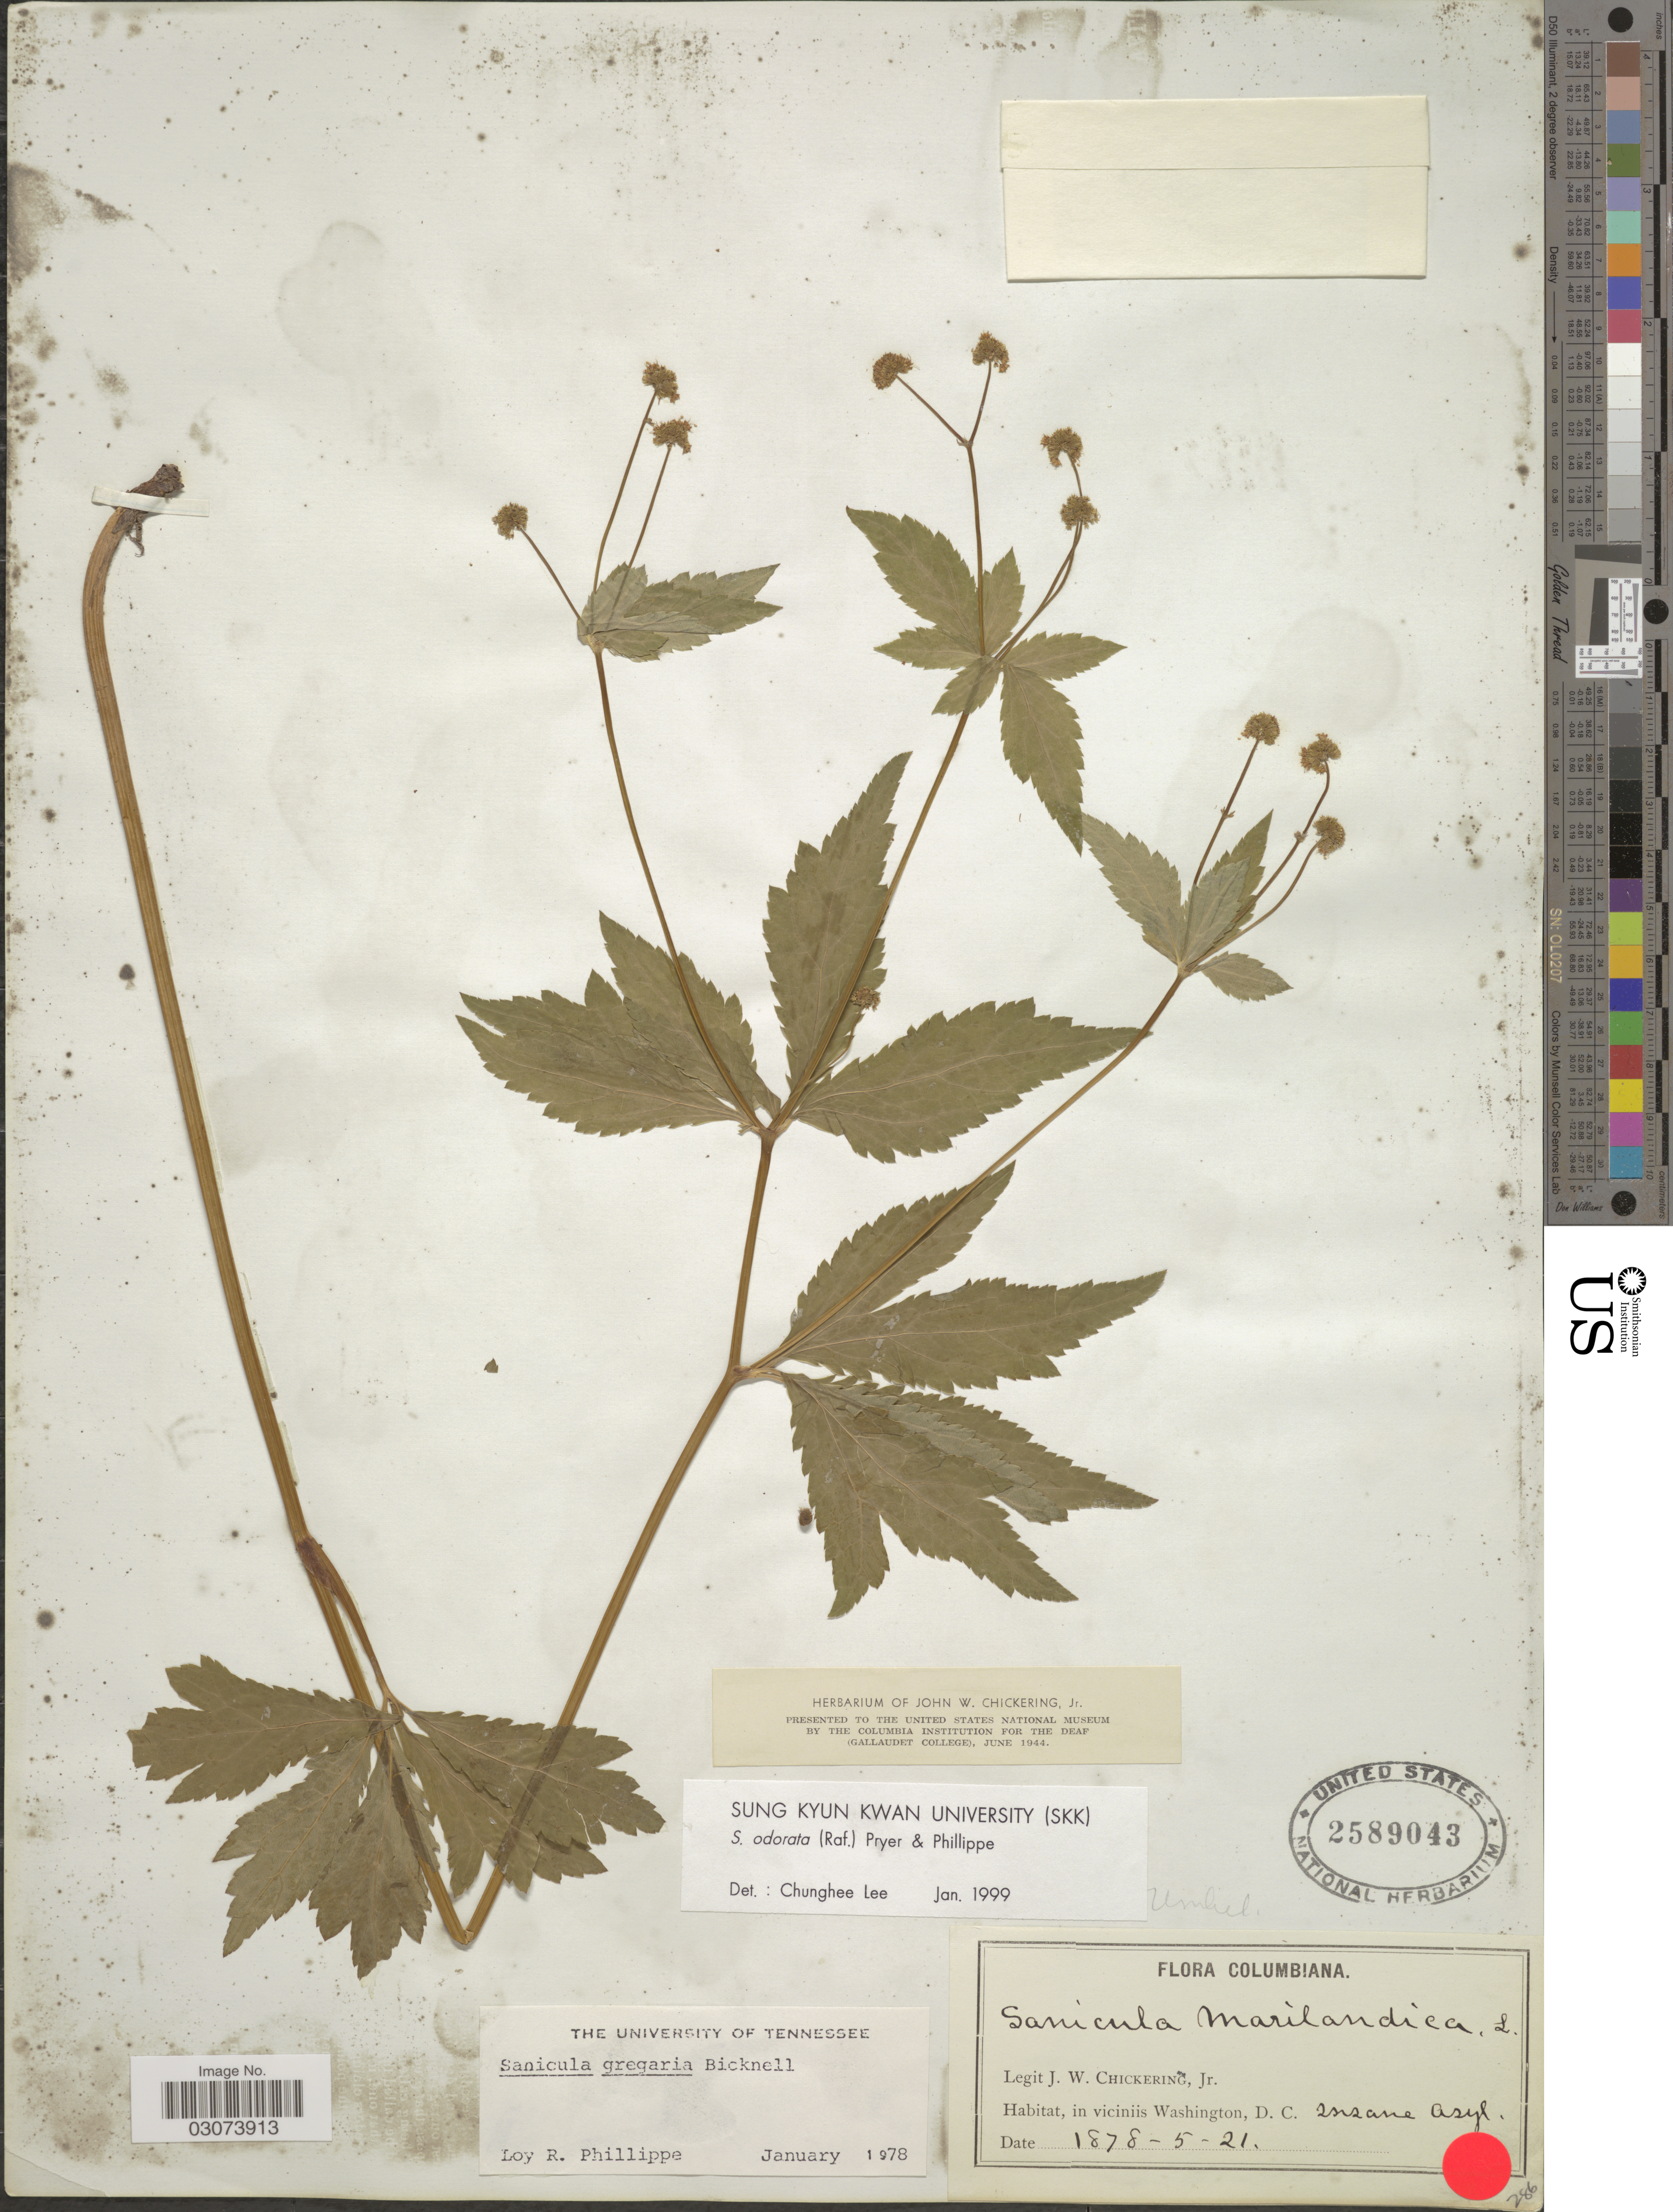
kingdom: Plantae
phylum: Tracheophyta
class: Magnoliopsida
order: Apiales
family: Apiaceae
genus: Sanicula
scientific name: Sanicula odorata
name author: (Raf.) Pryer & Phillippe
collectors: J. W. Chickering Jr.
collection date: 1878-05-21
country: United States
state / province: District of Columbia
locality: Columbiana. In viciniis Washington, D.C. Insane Asyl.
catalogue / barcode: US 2589043